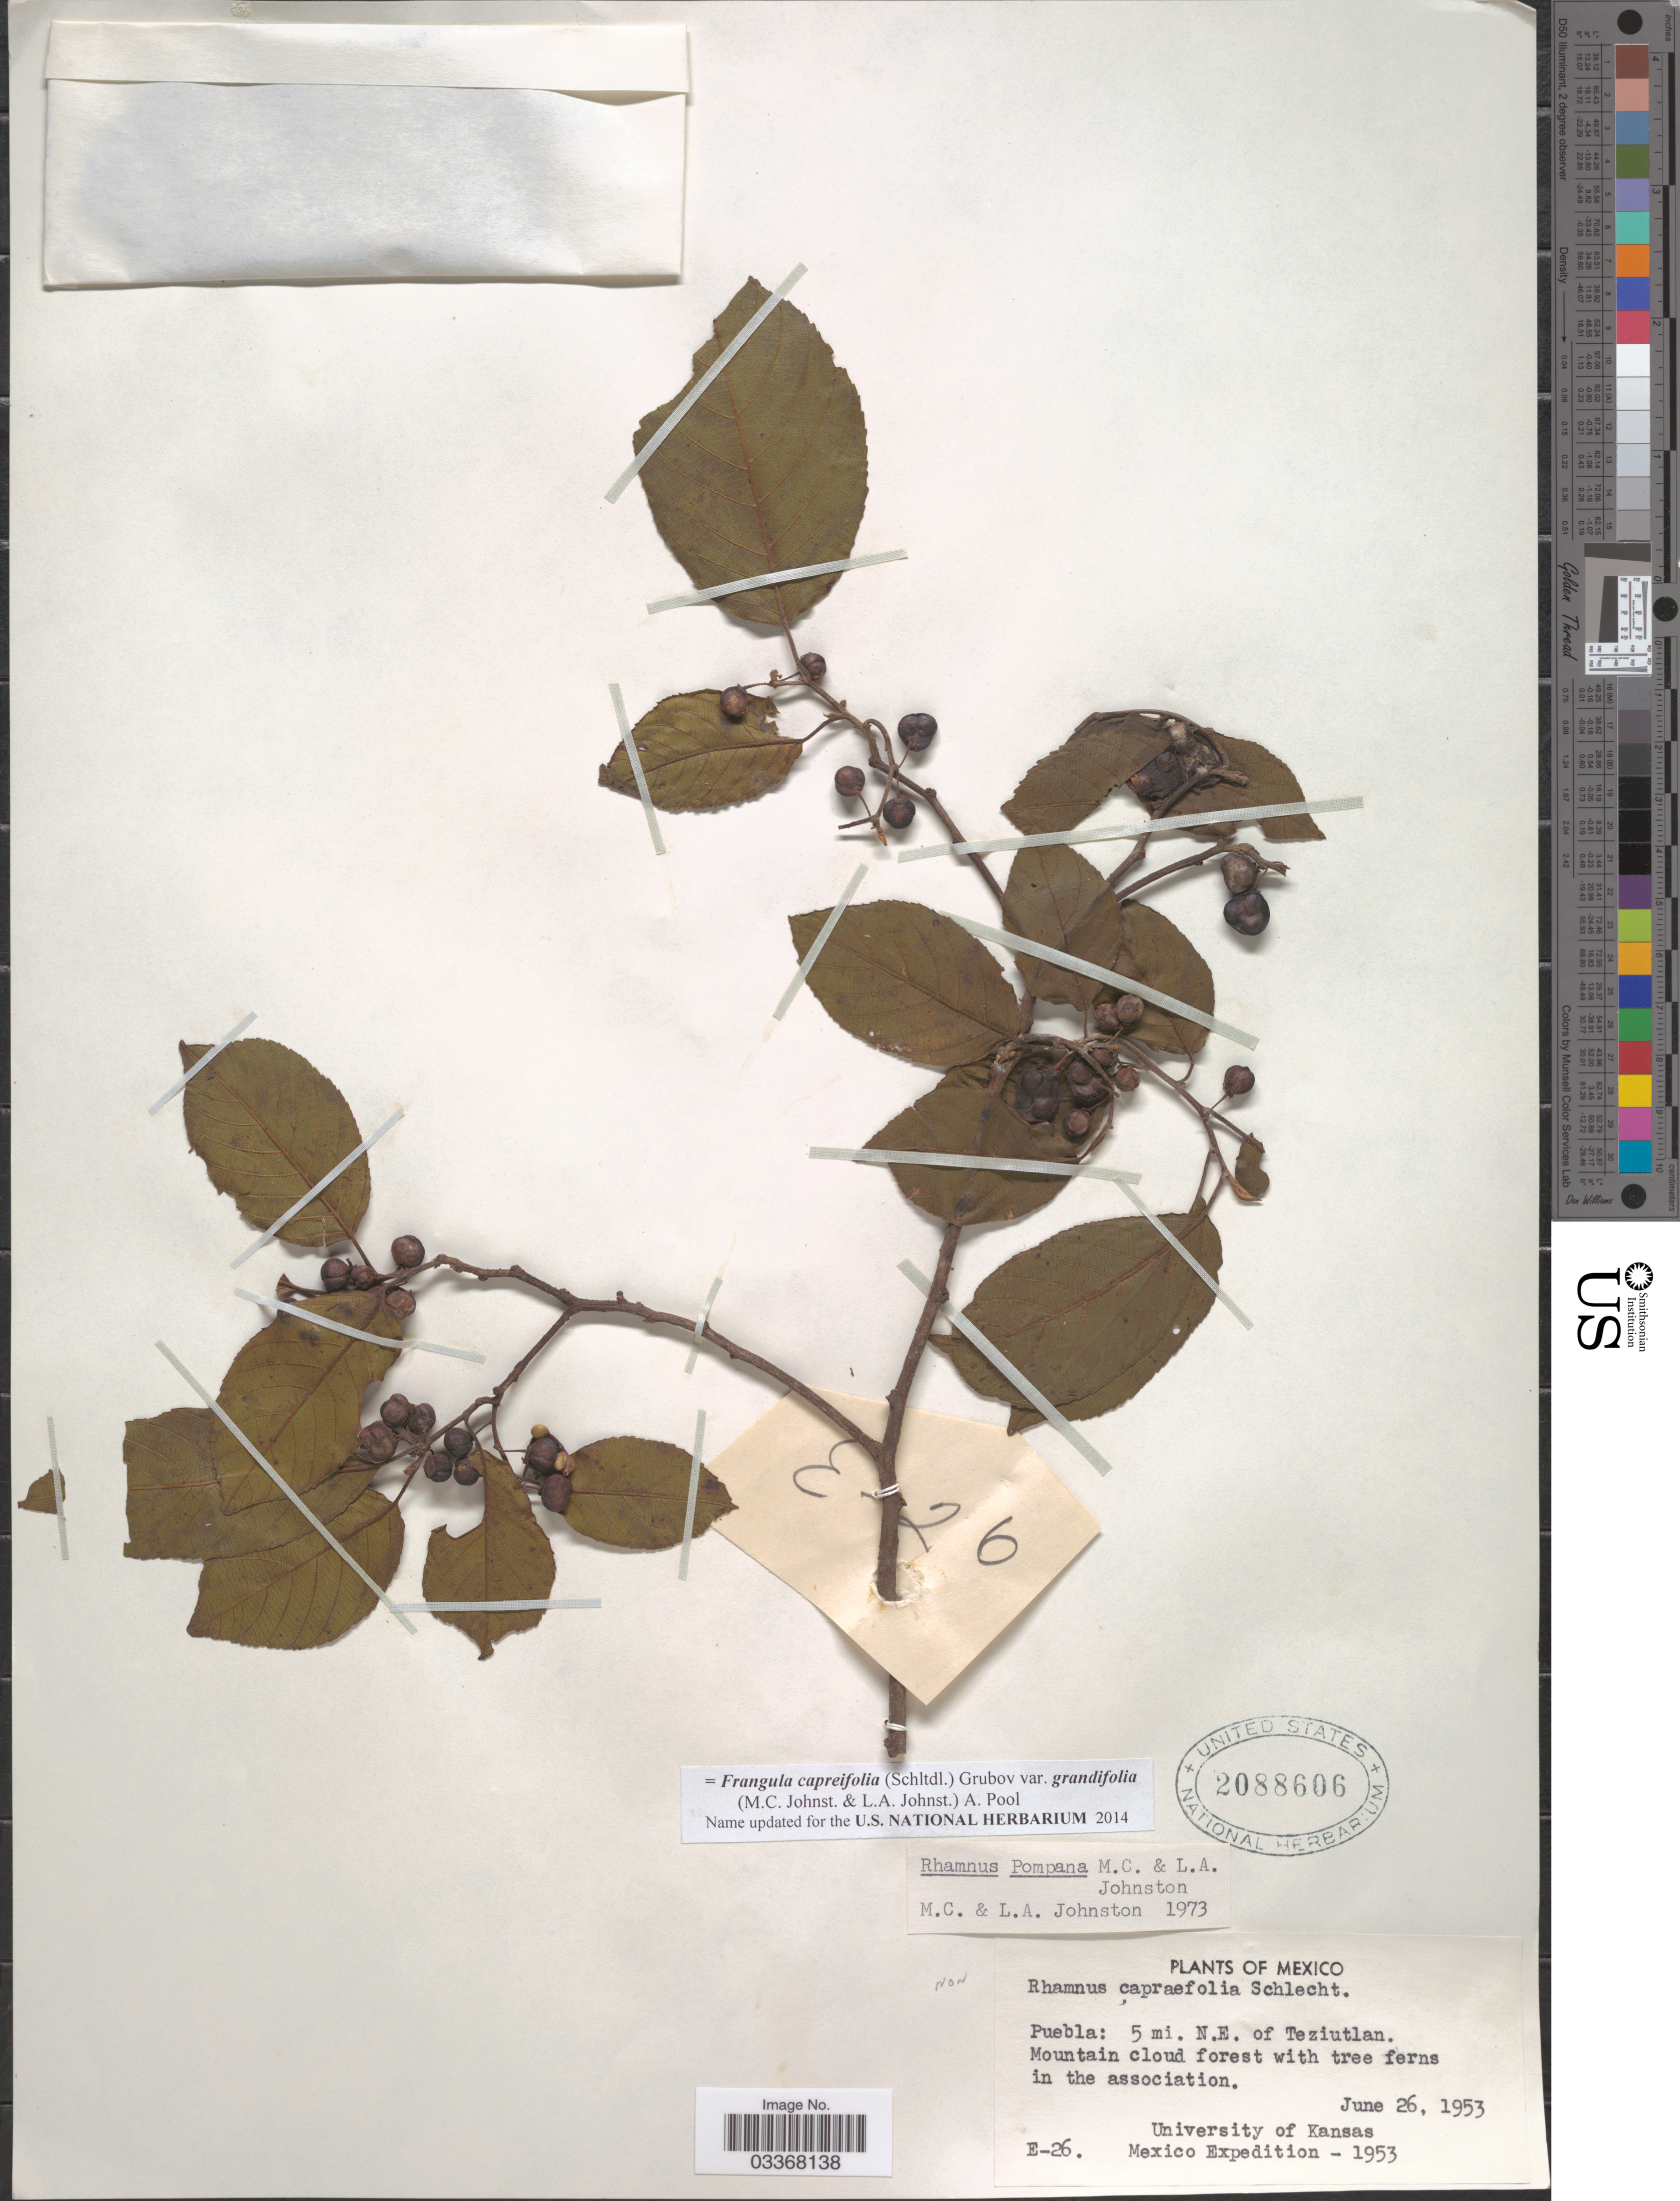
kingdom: Plantae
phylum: Tracheophyta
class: Magnoliopsida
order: Rosales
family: Rhamnaceae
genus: Frangula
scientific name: Frangula capreifolia var. grandifolia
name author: (M.C. Johnst. & L.A. Johnst.) A. Pool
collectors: University of Kansas Mexico Expedition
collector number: E-26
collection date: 1953-06-26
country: Mexico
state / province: Puebla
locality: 5 mi. N.E. of Teziutlan.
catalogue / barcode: US 2088606